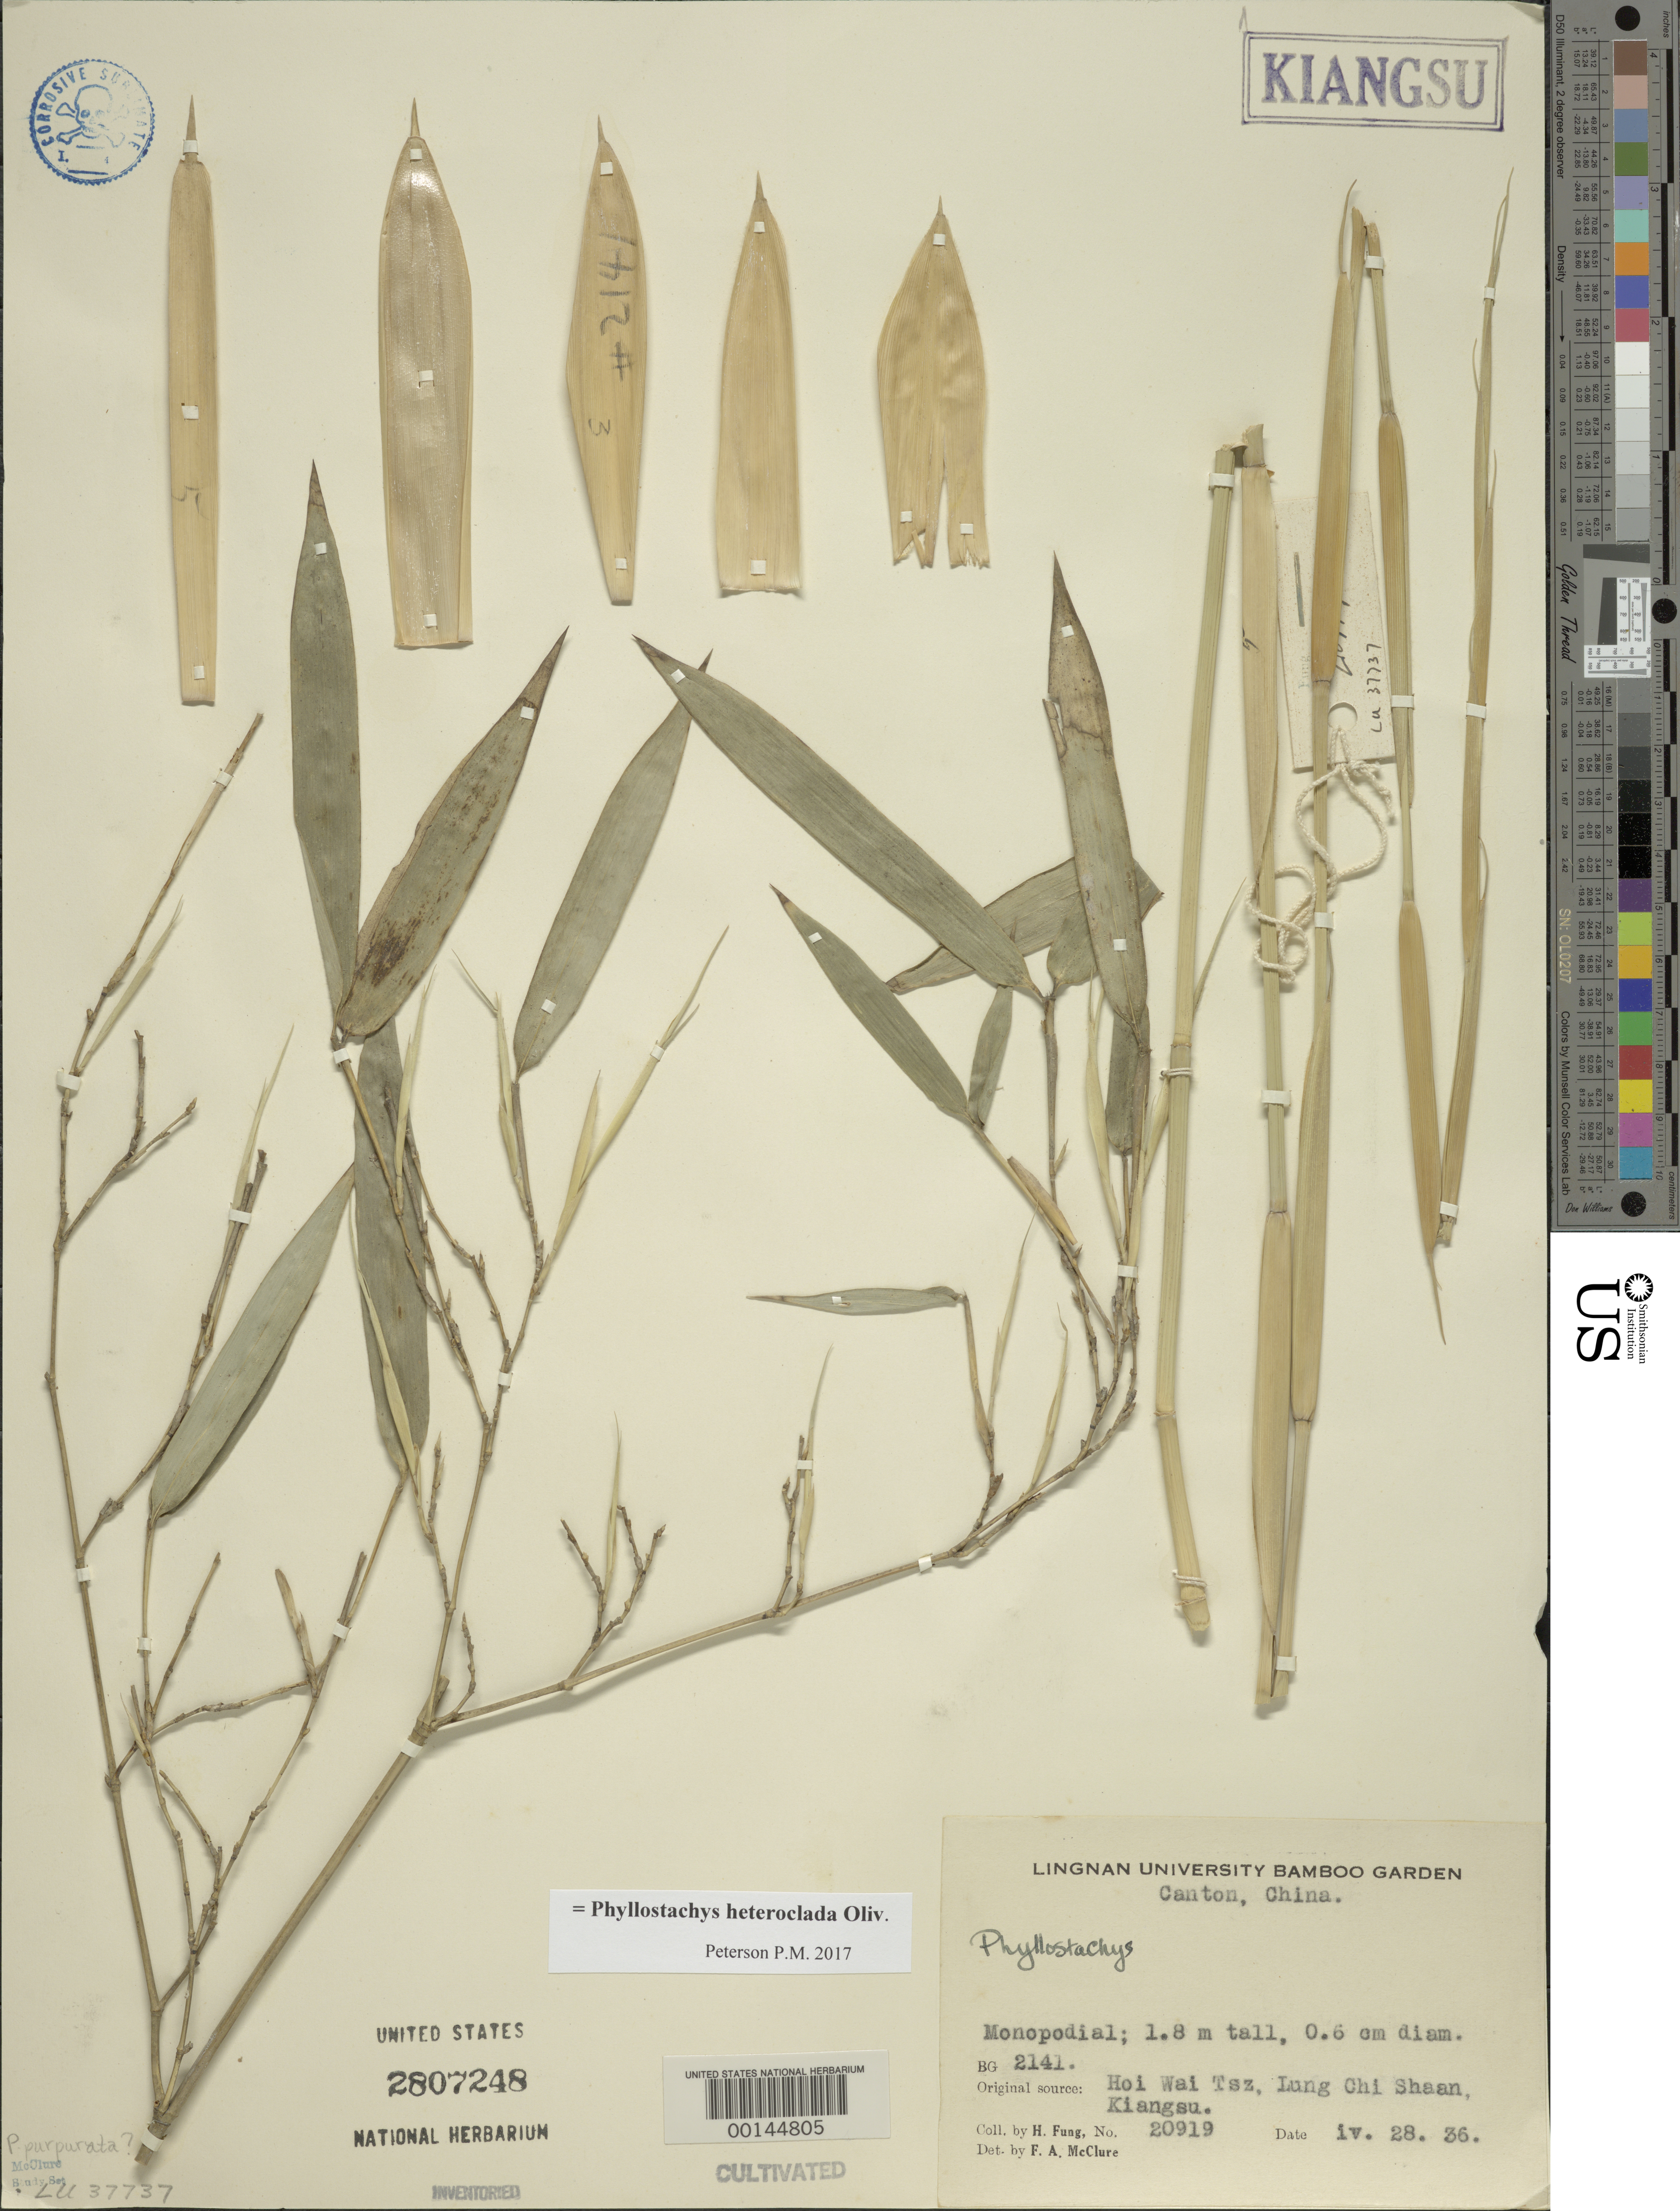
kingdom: Plantae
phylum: Tracheophyta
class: Liliopsida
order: Poales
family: Poaceae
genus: Phyllostachys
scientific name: Phyllostachys heteroclada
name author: Oliv.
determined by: Poaceae Reorganization Project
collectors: H. L. Fung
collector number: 20919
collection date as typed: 28 Apr 1936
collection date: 1936-04-28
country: China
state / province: Guangdong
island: Honam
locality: Lingnan univ. bg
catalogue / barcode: US 2807248